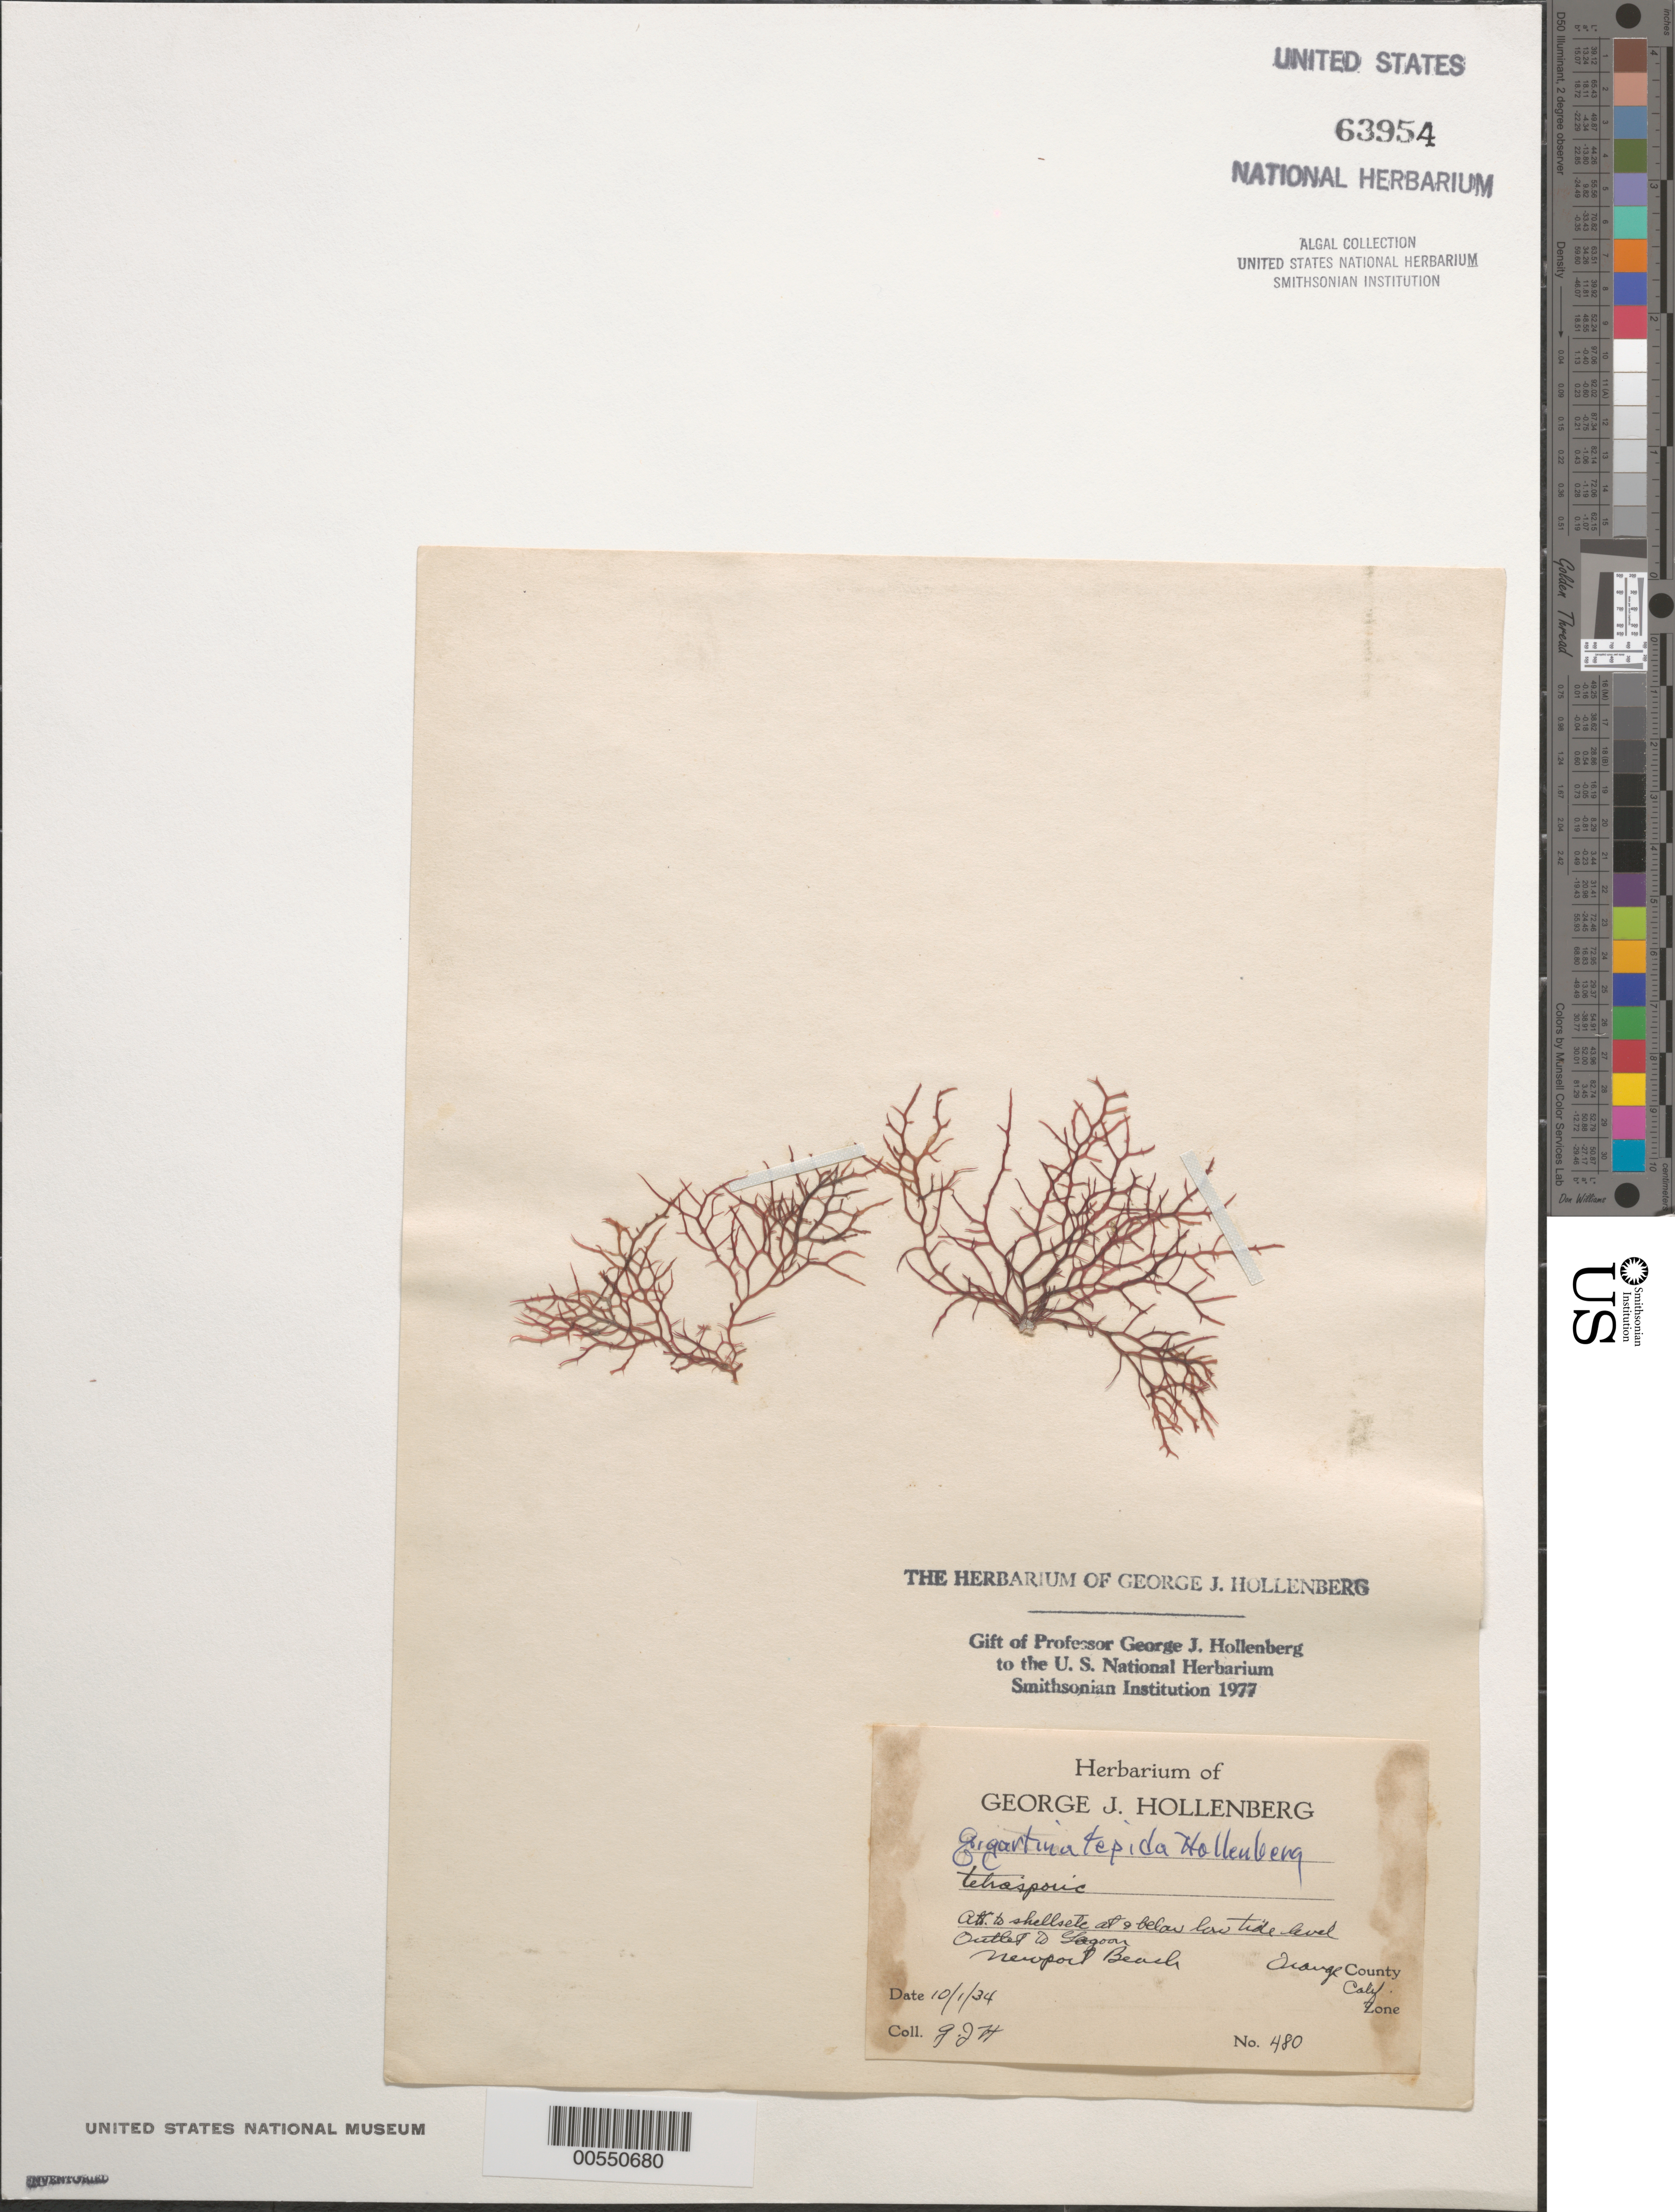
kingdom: Plantae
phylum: Rhodophyta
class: Florideophyceae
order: Gigartinales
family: Gigartinaceae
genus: Chondracanthus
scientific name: Chondracanthus tepidus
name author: (Hollenb.) Guiry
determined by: Algae name updating Project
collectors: G. Hollenberg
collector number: GJH 480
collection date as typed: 01 Oct 1934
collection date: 1934-10-01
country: United States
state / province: California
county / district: Orange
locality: Newport Beach, lagoon outlet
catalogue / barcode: US 63954